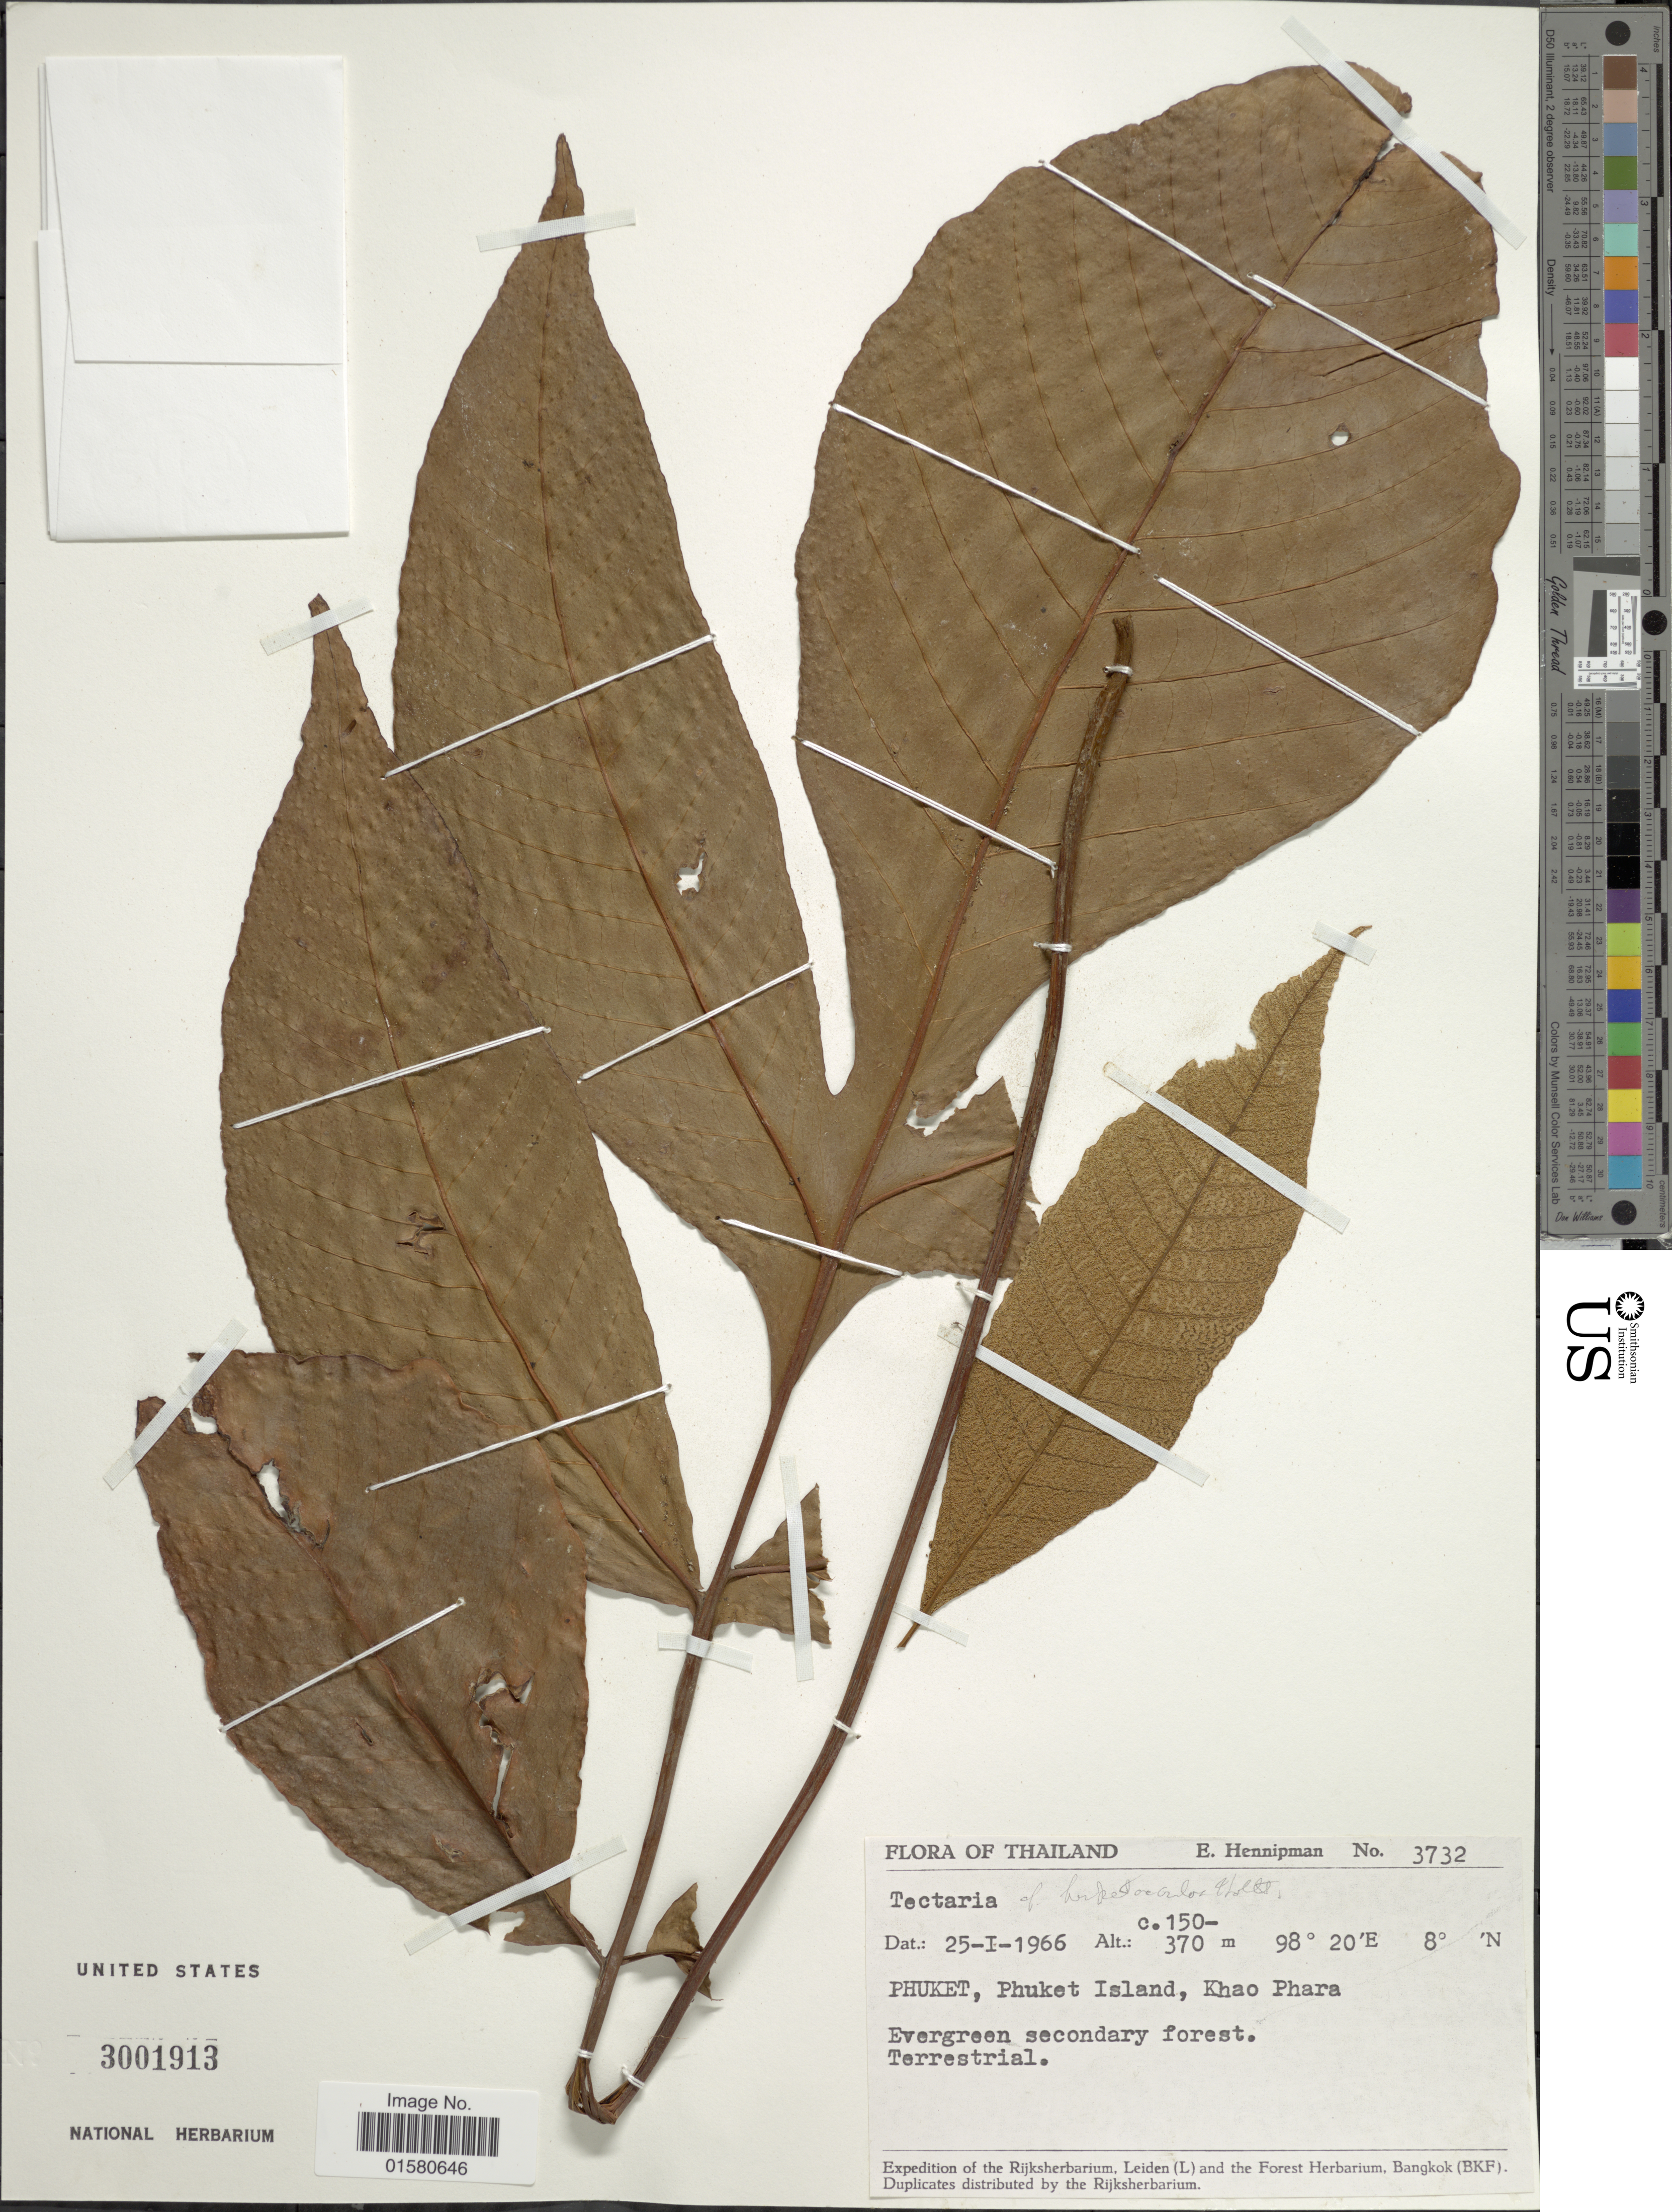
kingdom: Plantae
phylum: Tracheophyta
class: Polypodiopsida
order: Polypodiales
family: Tectariaceae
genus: Tectaria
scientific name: Tectaria sp.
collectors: E. Hennipman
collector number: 3732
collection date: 1966-01-25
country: Thailand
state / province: Phuket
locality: Phuket, Pkhuket Island, Khao Phara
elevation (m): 150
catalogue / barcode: US 3001913